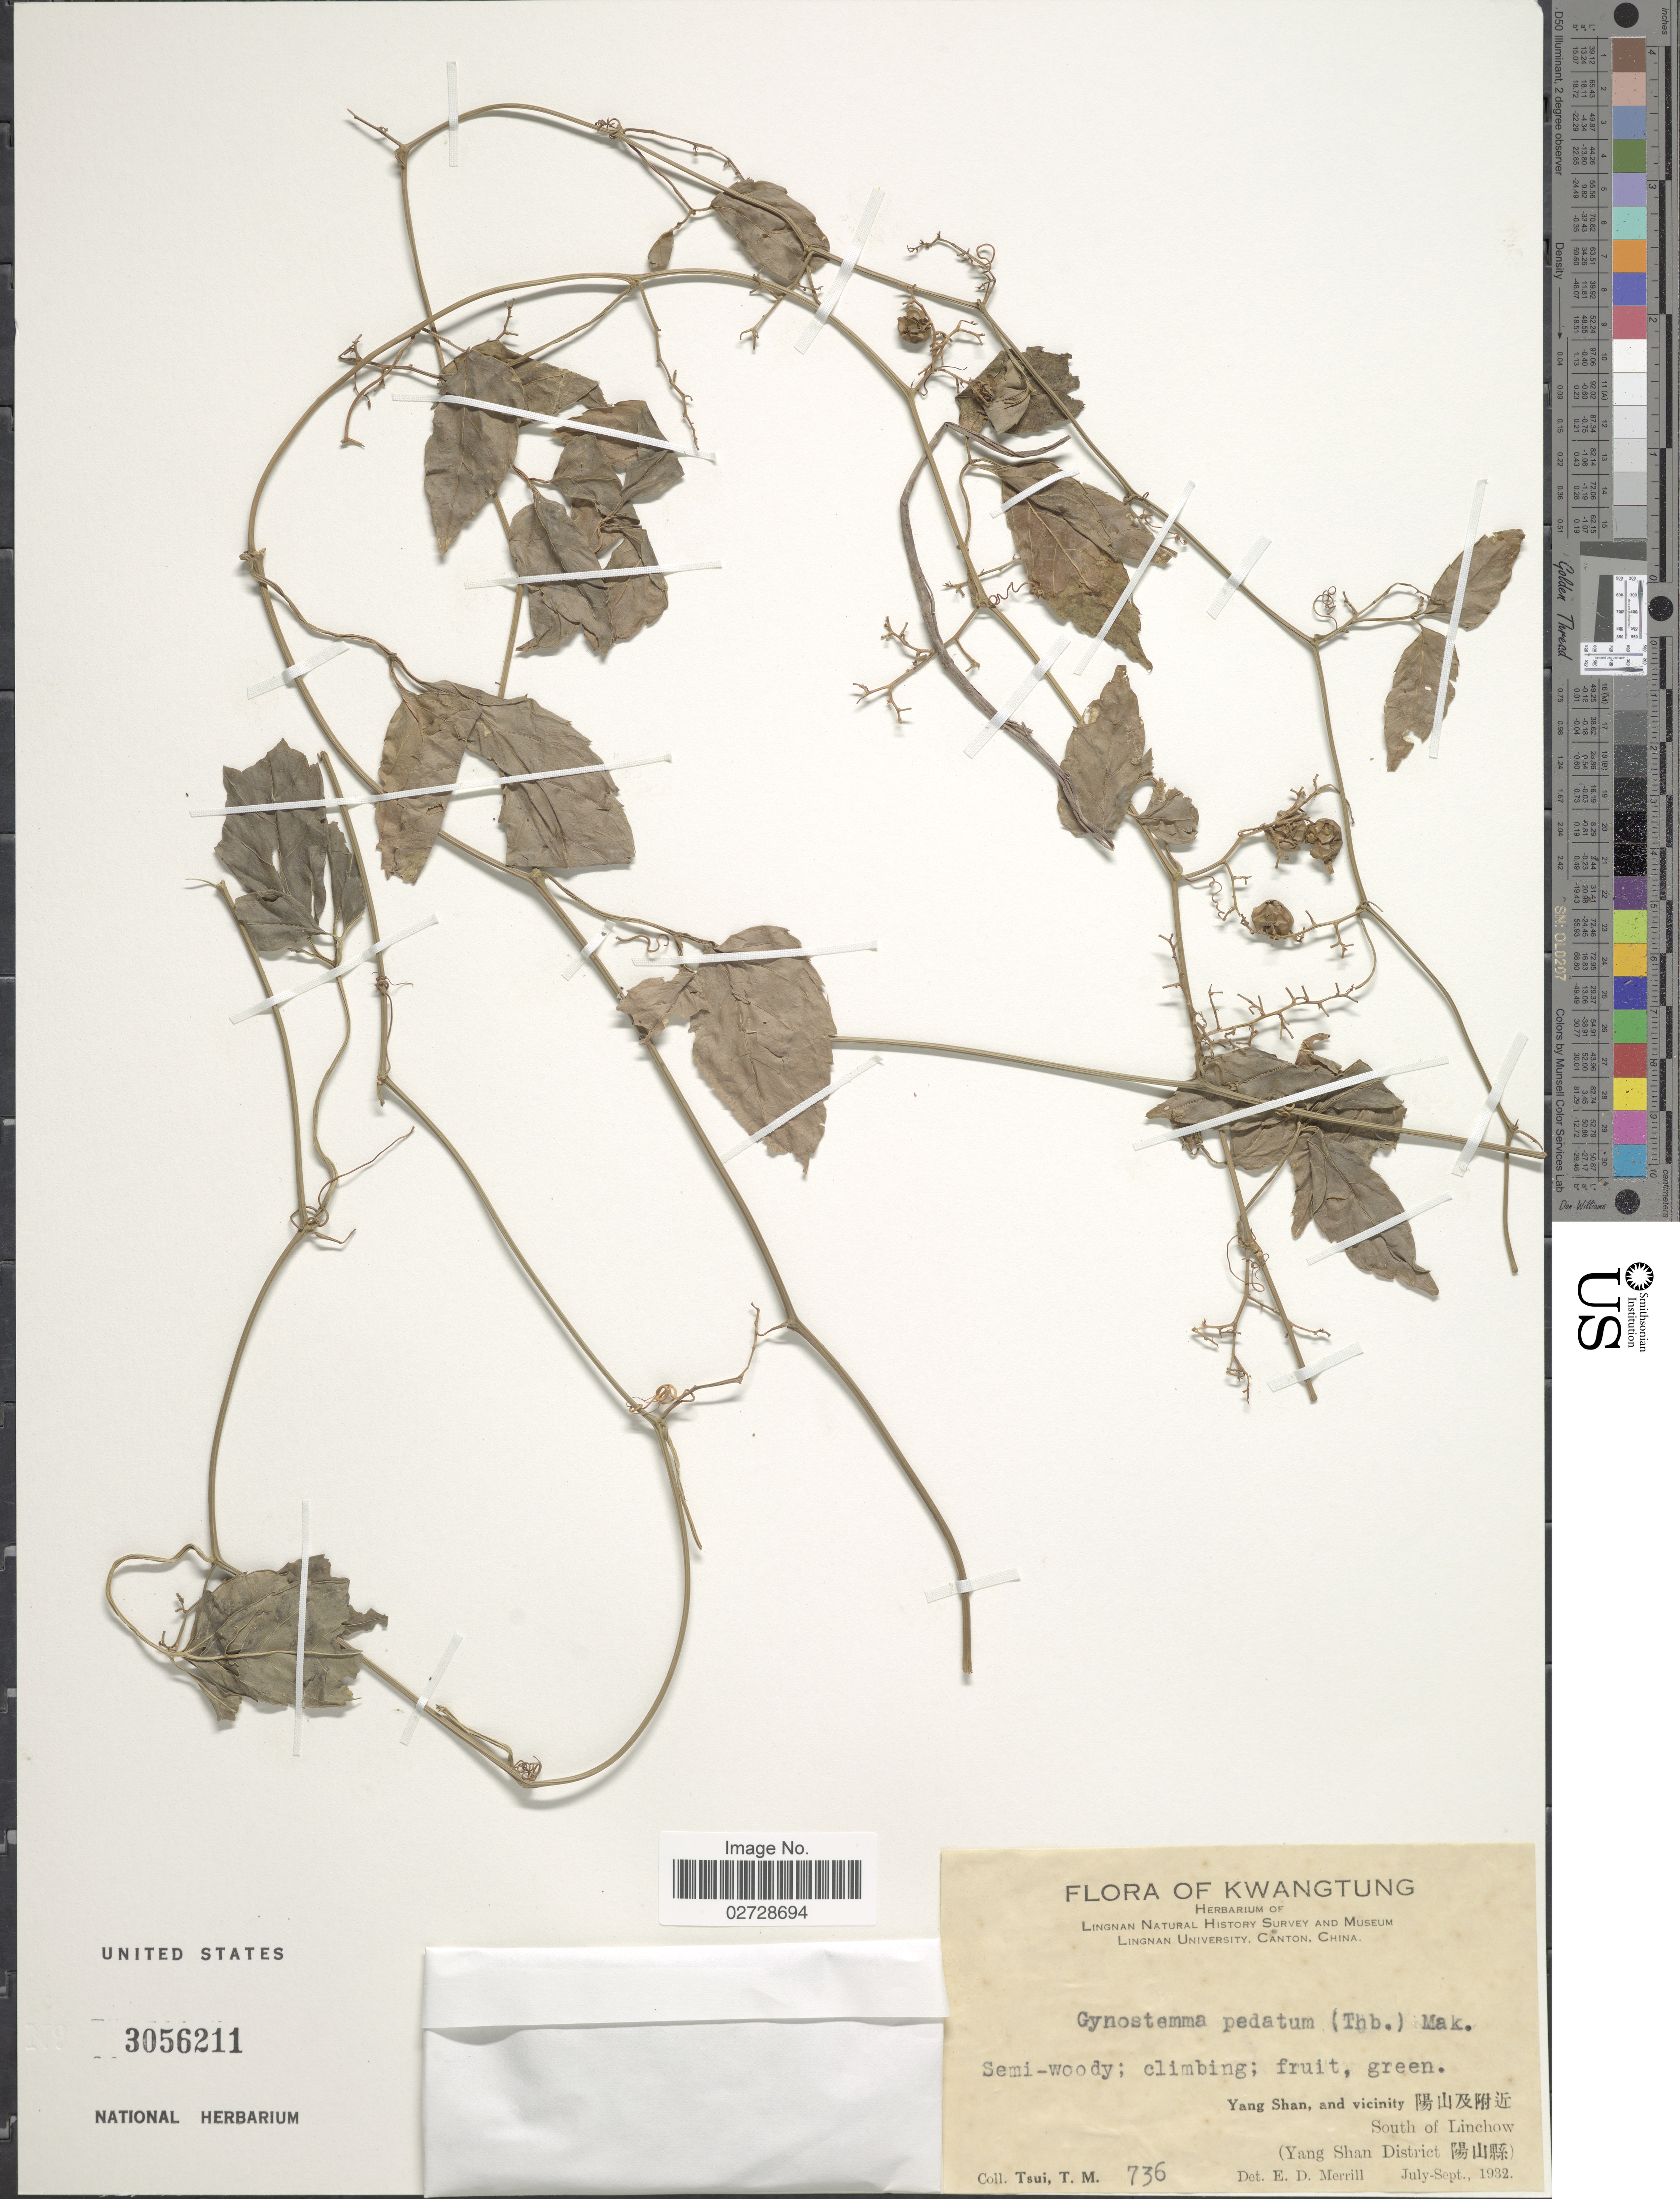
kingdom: Plantae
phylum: Tracheophyta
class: Magnoliopsida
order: Cucurbitales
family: Cucurbitaceae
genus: Gynostemma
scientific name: Gynostemma pentaphyllum var. pentaphyllum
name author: (Thunb.) Makino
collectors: T. Tsui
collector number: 736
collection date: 1932-07/1932-09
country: China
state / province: Guangdong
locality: Kwangtung. Yang Shan, and vicinity. South of Linchow. (Yang Shan District).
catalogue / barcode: US 3056211